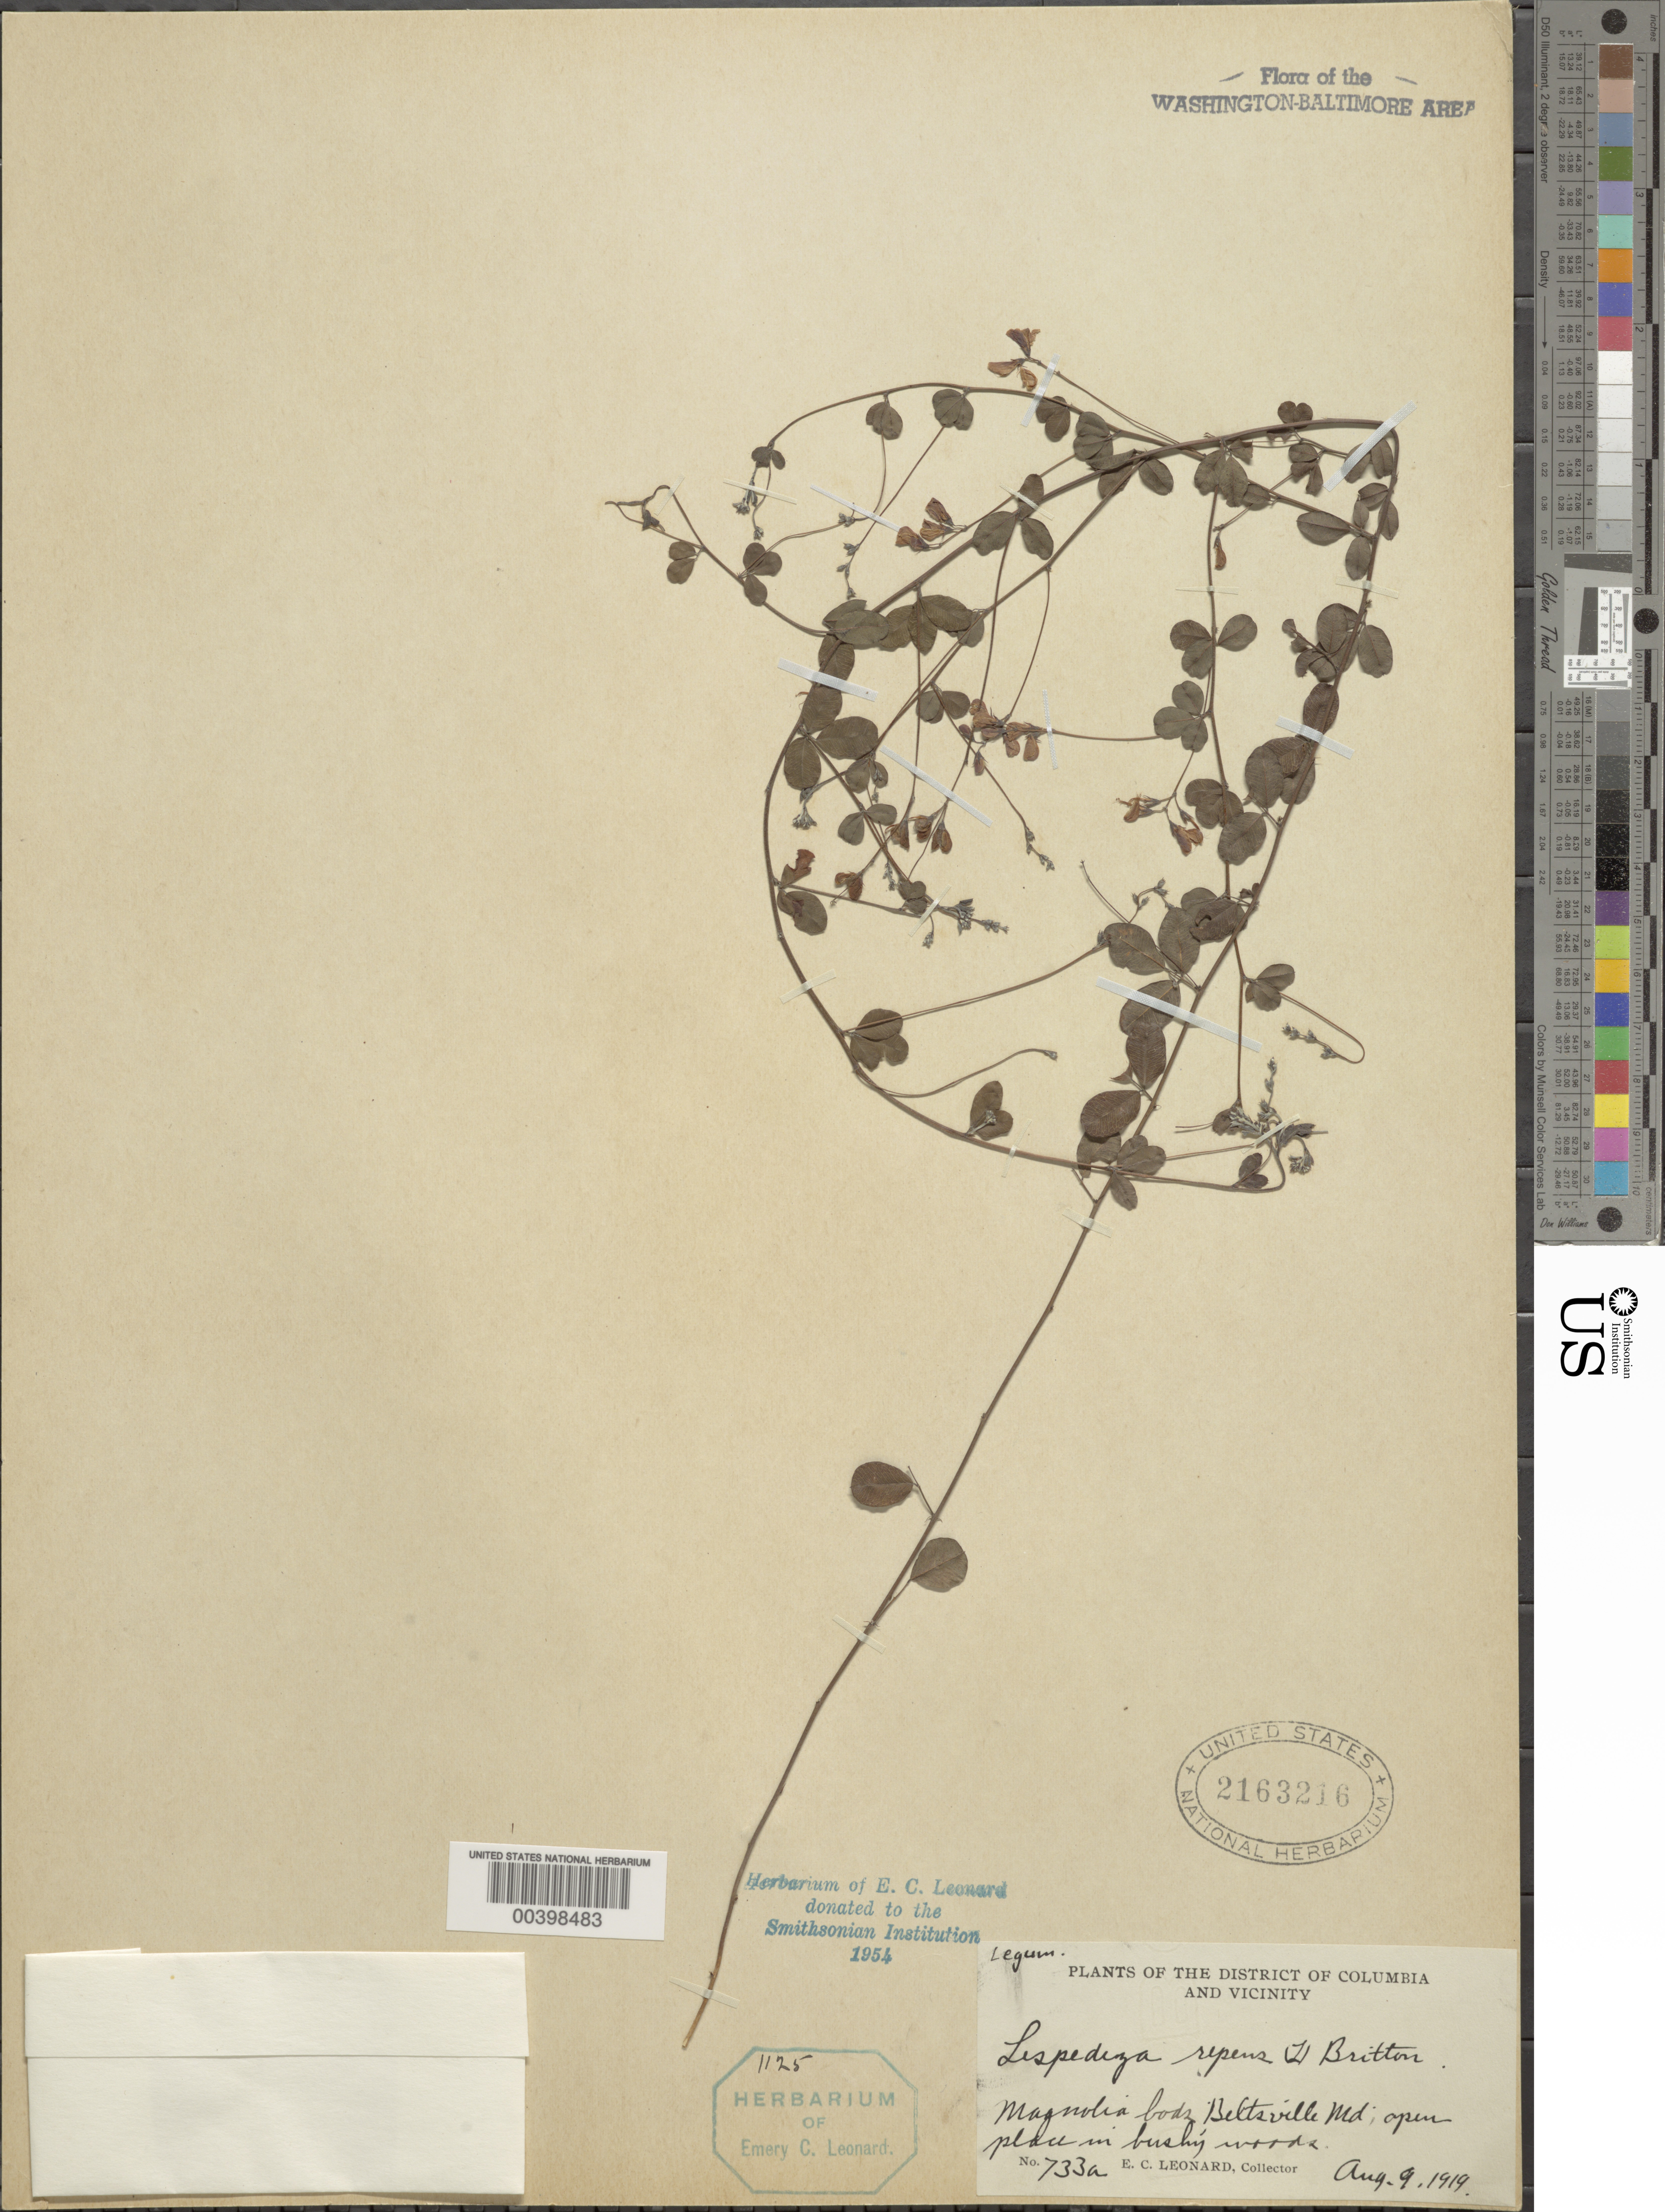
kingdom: Plantae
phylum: Tracheophyta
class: Magnoliopsida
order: Fabales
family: Fabaceae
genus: Lespedeza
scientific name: Lespedeza repens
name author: (L.) W.P.C. Barton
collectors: E. C. Leonard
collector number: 733A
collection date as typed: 09 Aug 1919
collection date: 1919-08-09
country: United States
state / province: Maryland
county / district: Prince George's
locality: Magnolia Bogs, Beltsville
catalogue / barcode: US 2163216